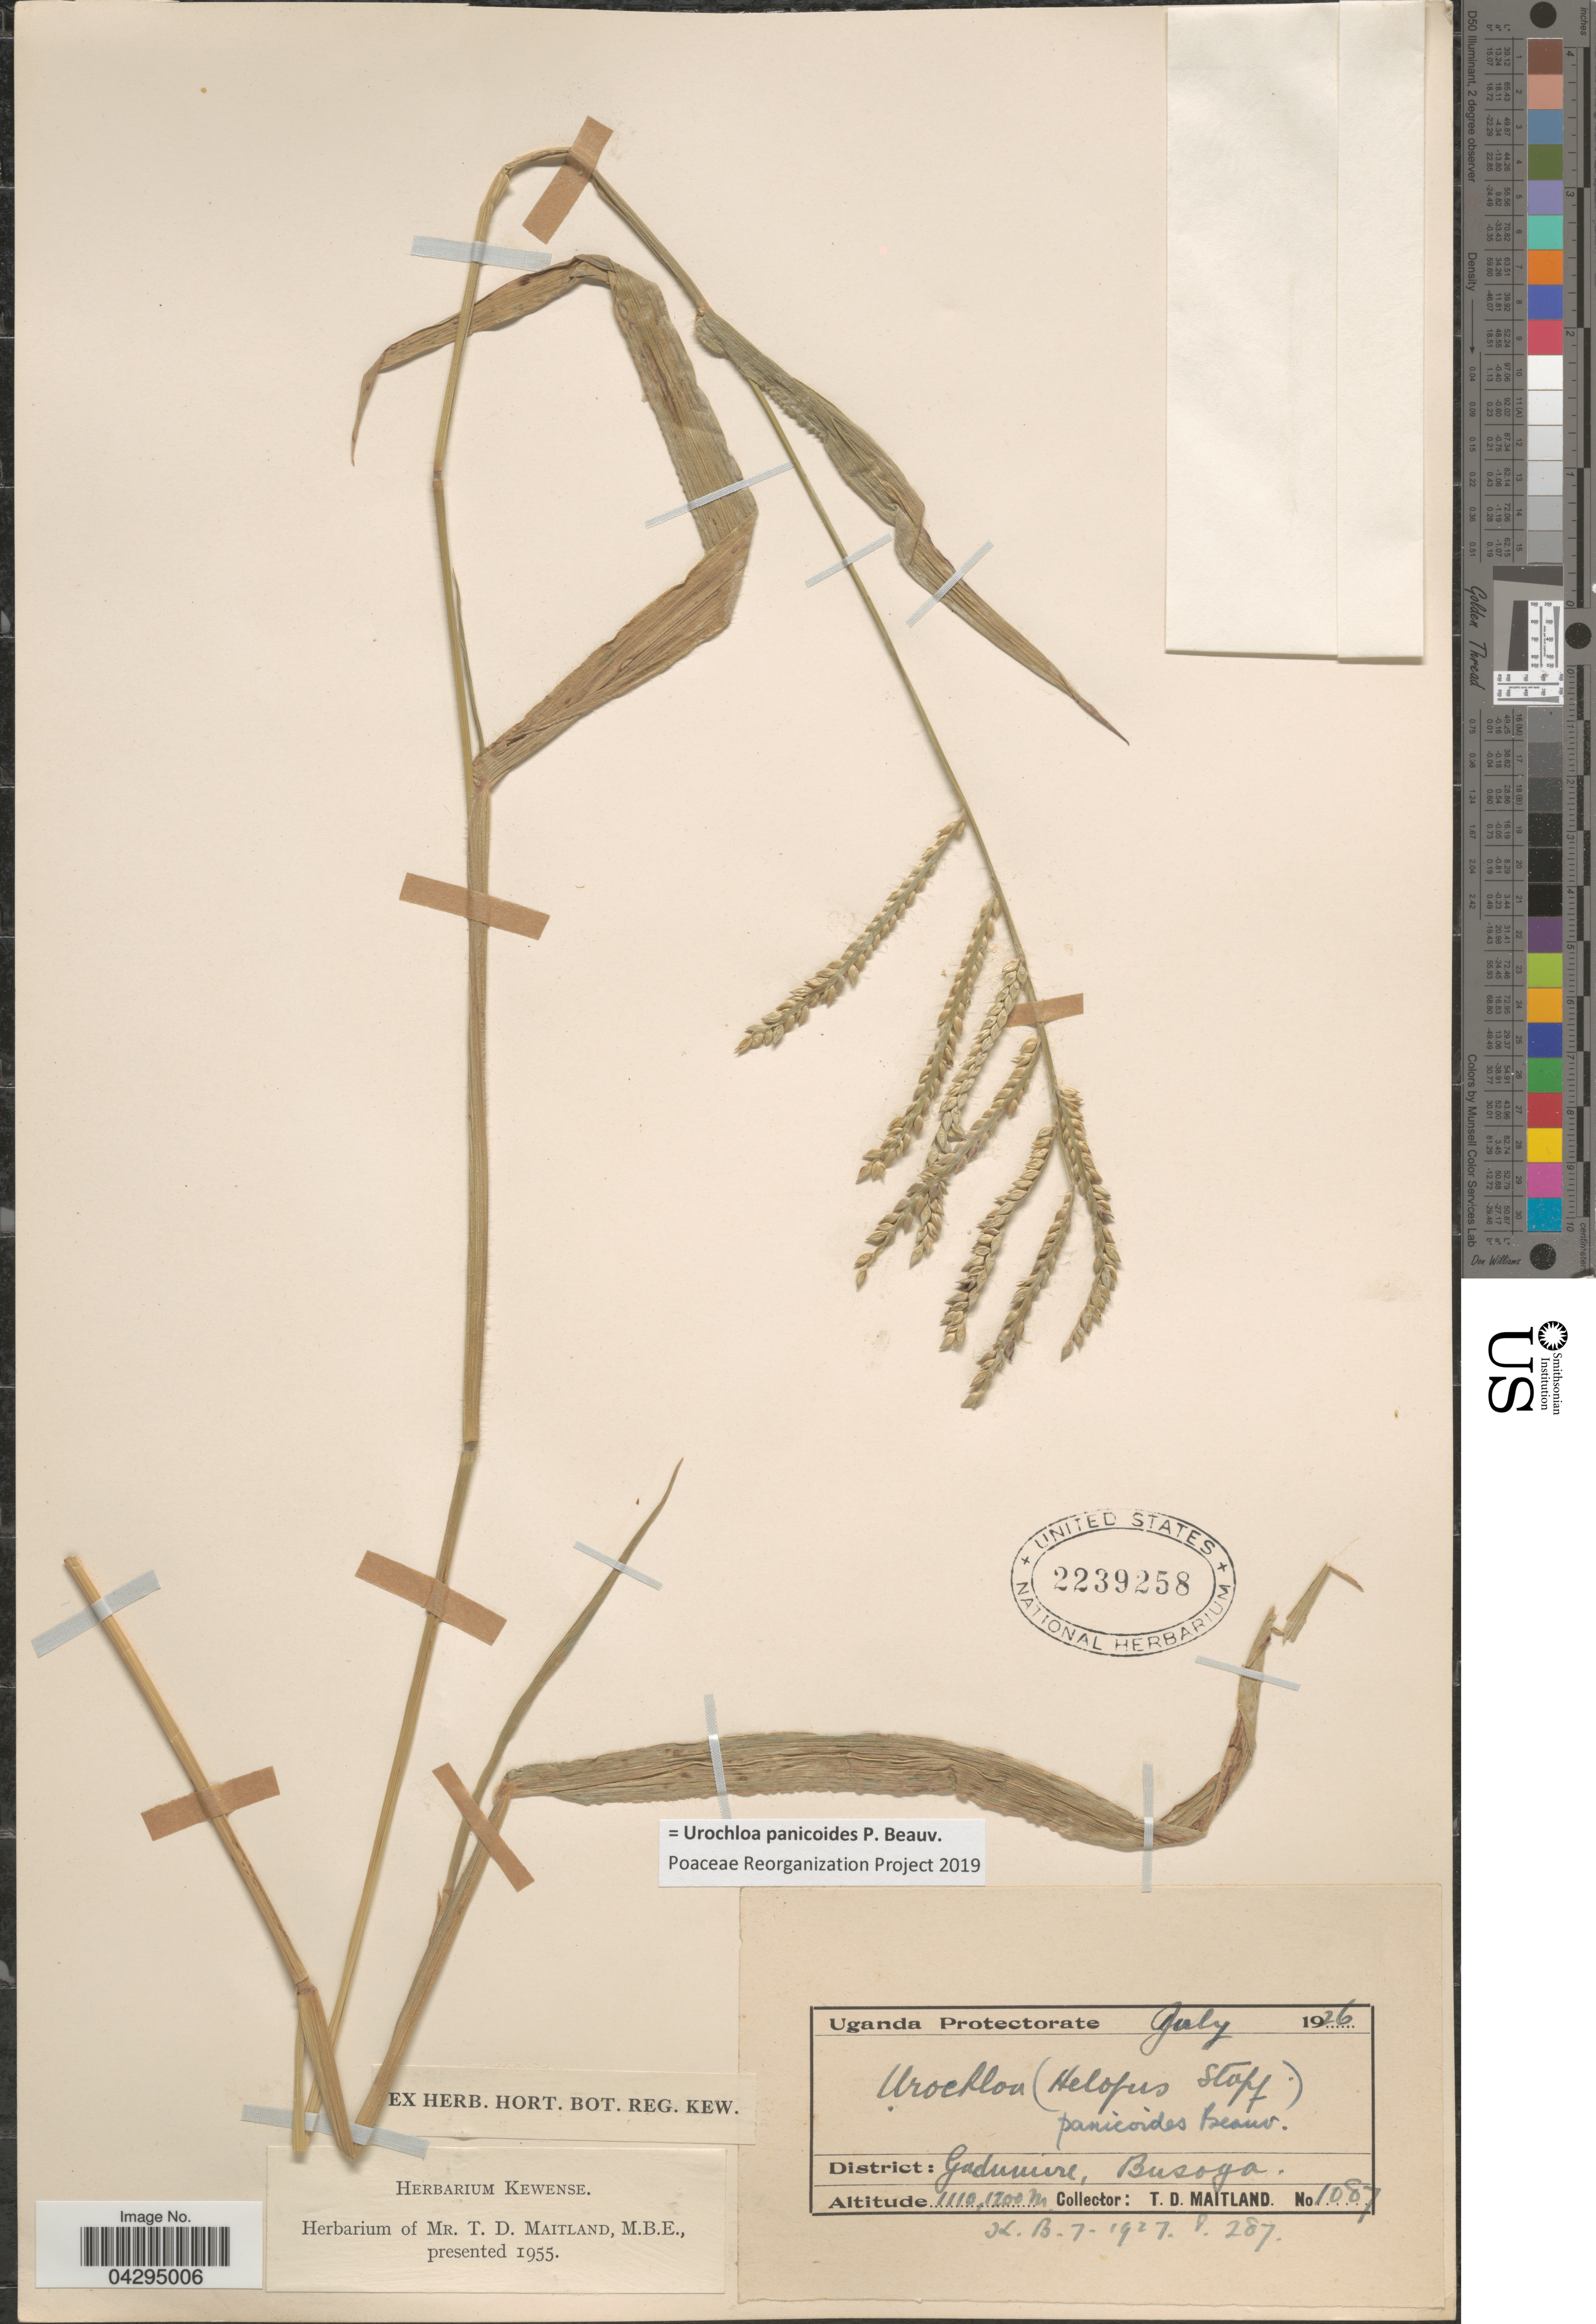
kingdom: Plantae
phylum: Tracheophyta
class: Liliopsida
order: Poales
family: Poaceae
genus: Urochloa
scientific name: Urochloa panicoides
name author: P. Beauv.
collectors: T. Maitland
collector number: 1087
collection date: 1926-07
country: Uganda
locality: Uganda Protectorate. District: Gadumire, Busoya.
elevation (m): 1110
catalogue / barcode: US 2239258